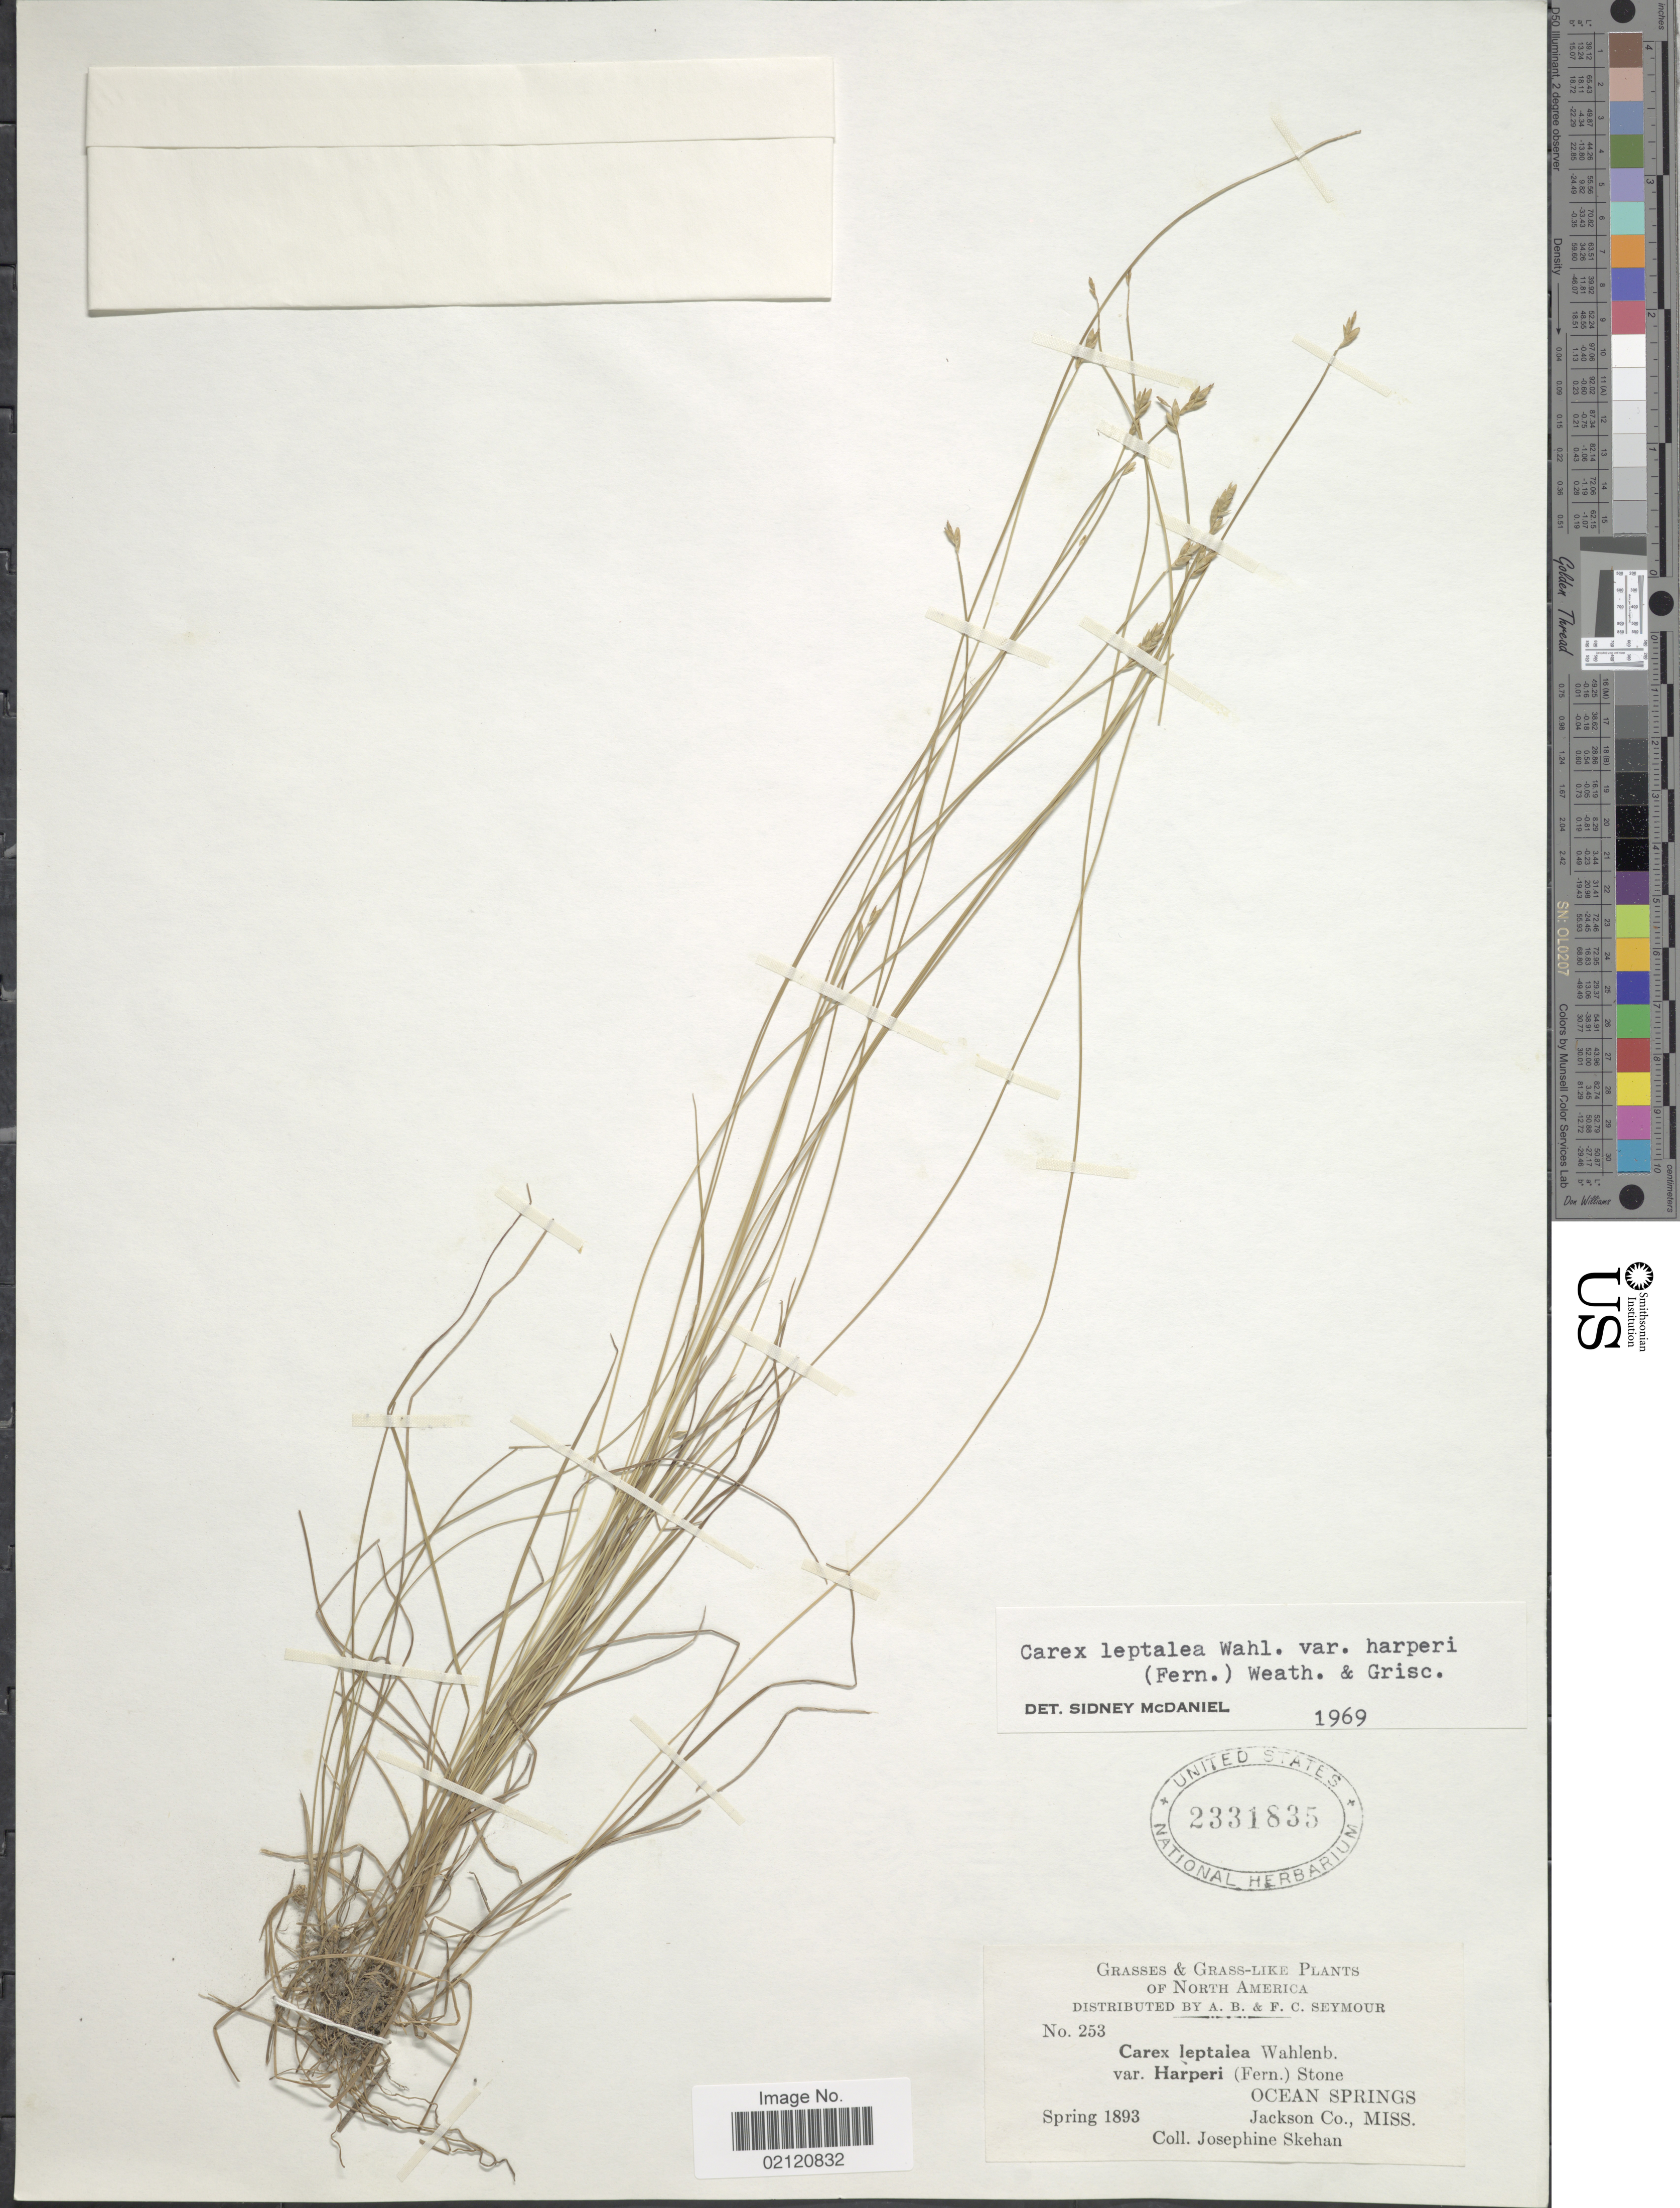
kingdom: Plantae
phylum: Tracheophyta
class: Liliopsida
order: Poales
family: Cyperaceae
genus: Carex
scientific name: Carex leptalea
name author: Wahlenb.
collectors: J. Skehan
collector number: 253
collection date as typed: Spring 1893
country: United States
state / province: Mississippi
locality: Grasses & Grass Like, Ocean Springs, Jackson Co.,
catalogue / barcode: US 2331835